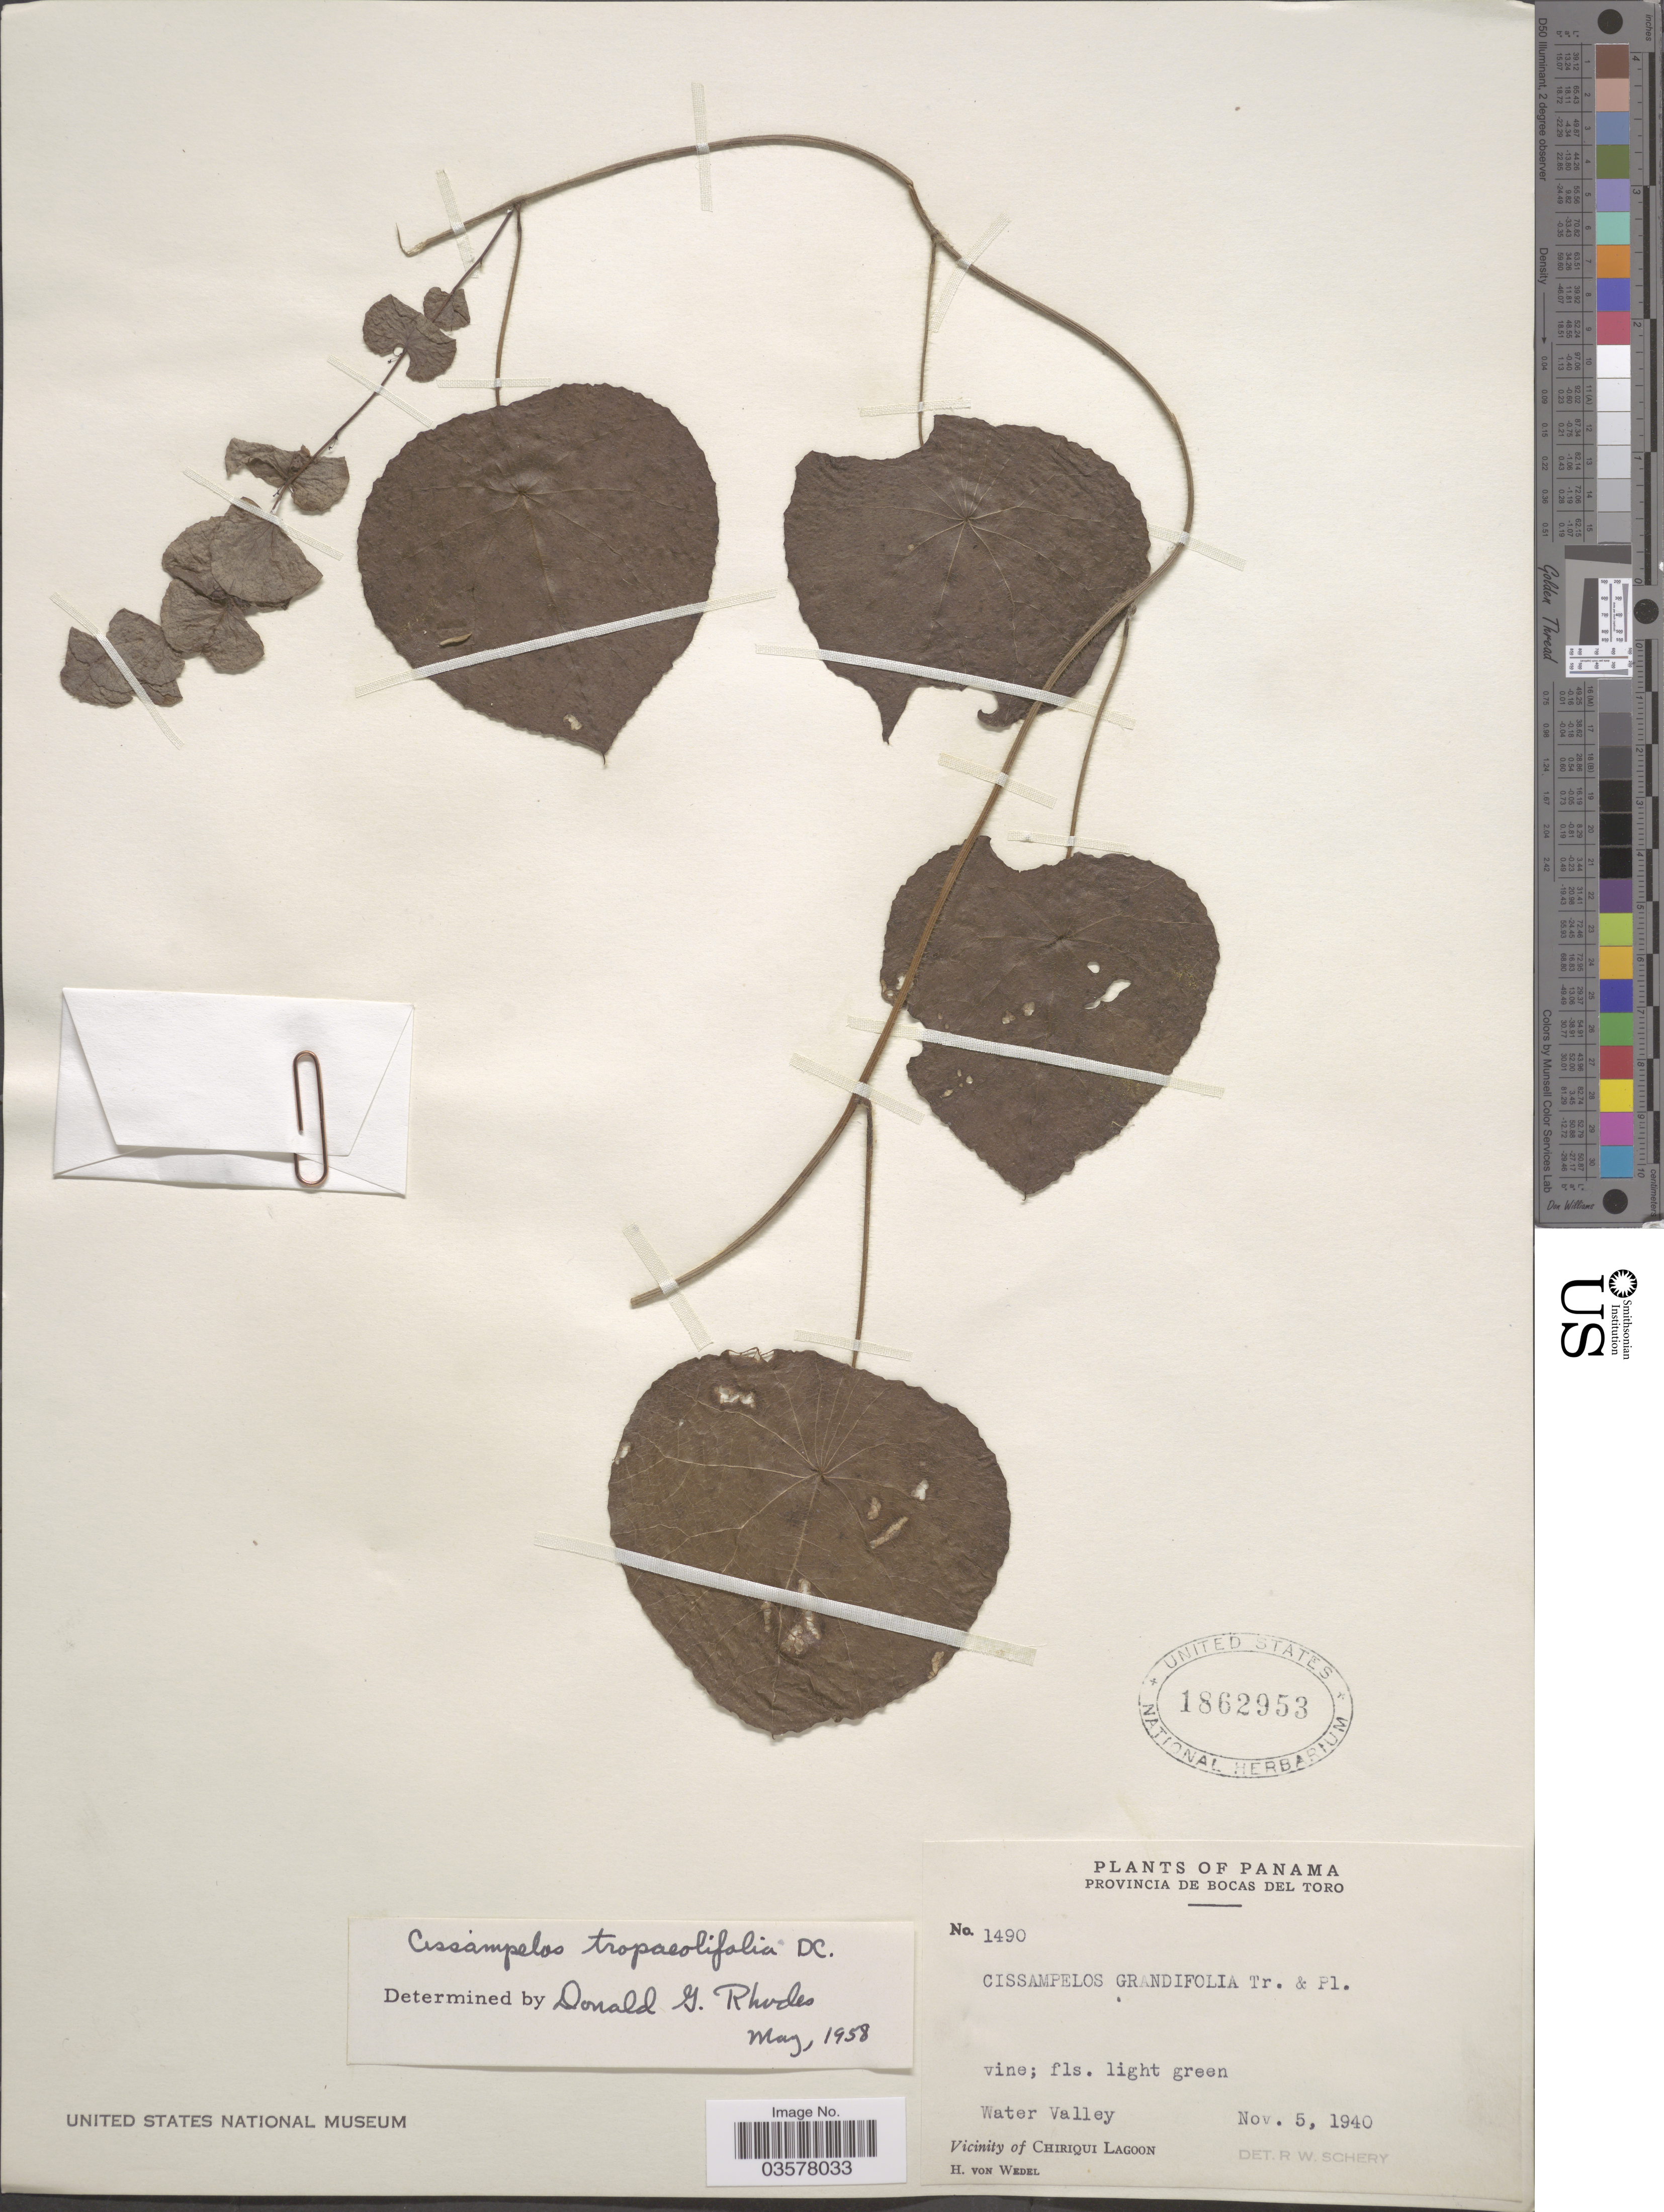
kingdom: Plantae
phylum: Tracheophyta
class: Magnoliopsida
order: Ranunculales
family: Menispermaceae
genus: Cissampelos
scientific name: Cissampelos tropaeolifolia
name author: DC.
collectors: H. von Wedel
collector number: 1490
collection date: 1940-11-05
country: Panama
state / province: Bocas del Toro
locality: Water Valley. Vicinity of Chiriqui Lagoon.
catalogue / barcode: US 1862953